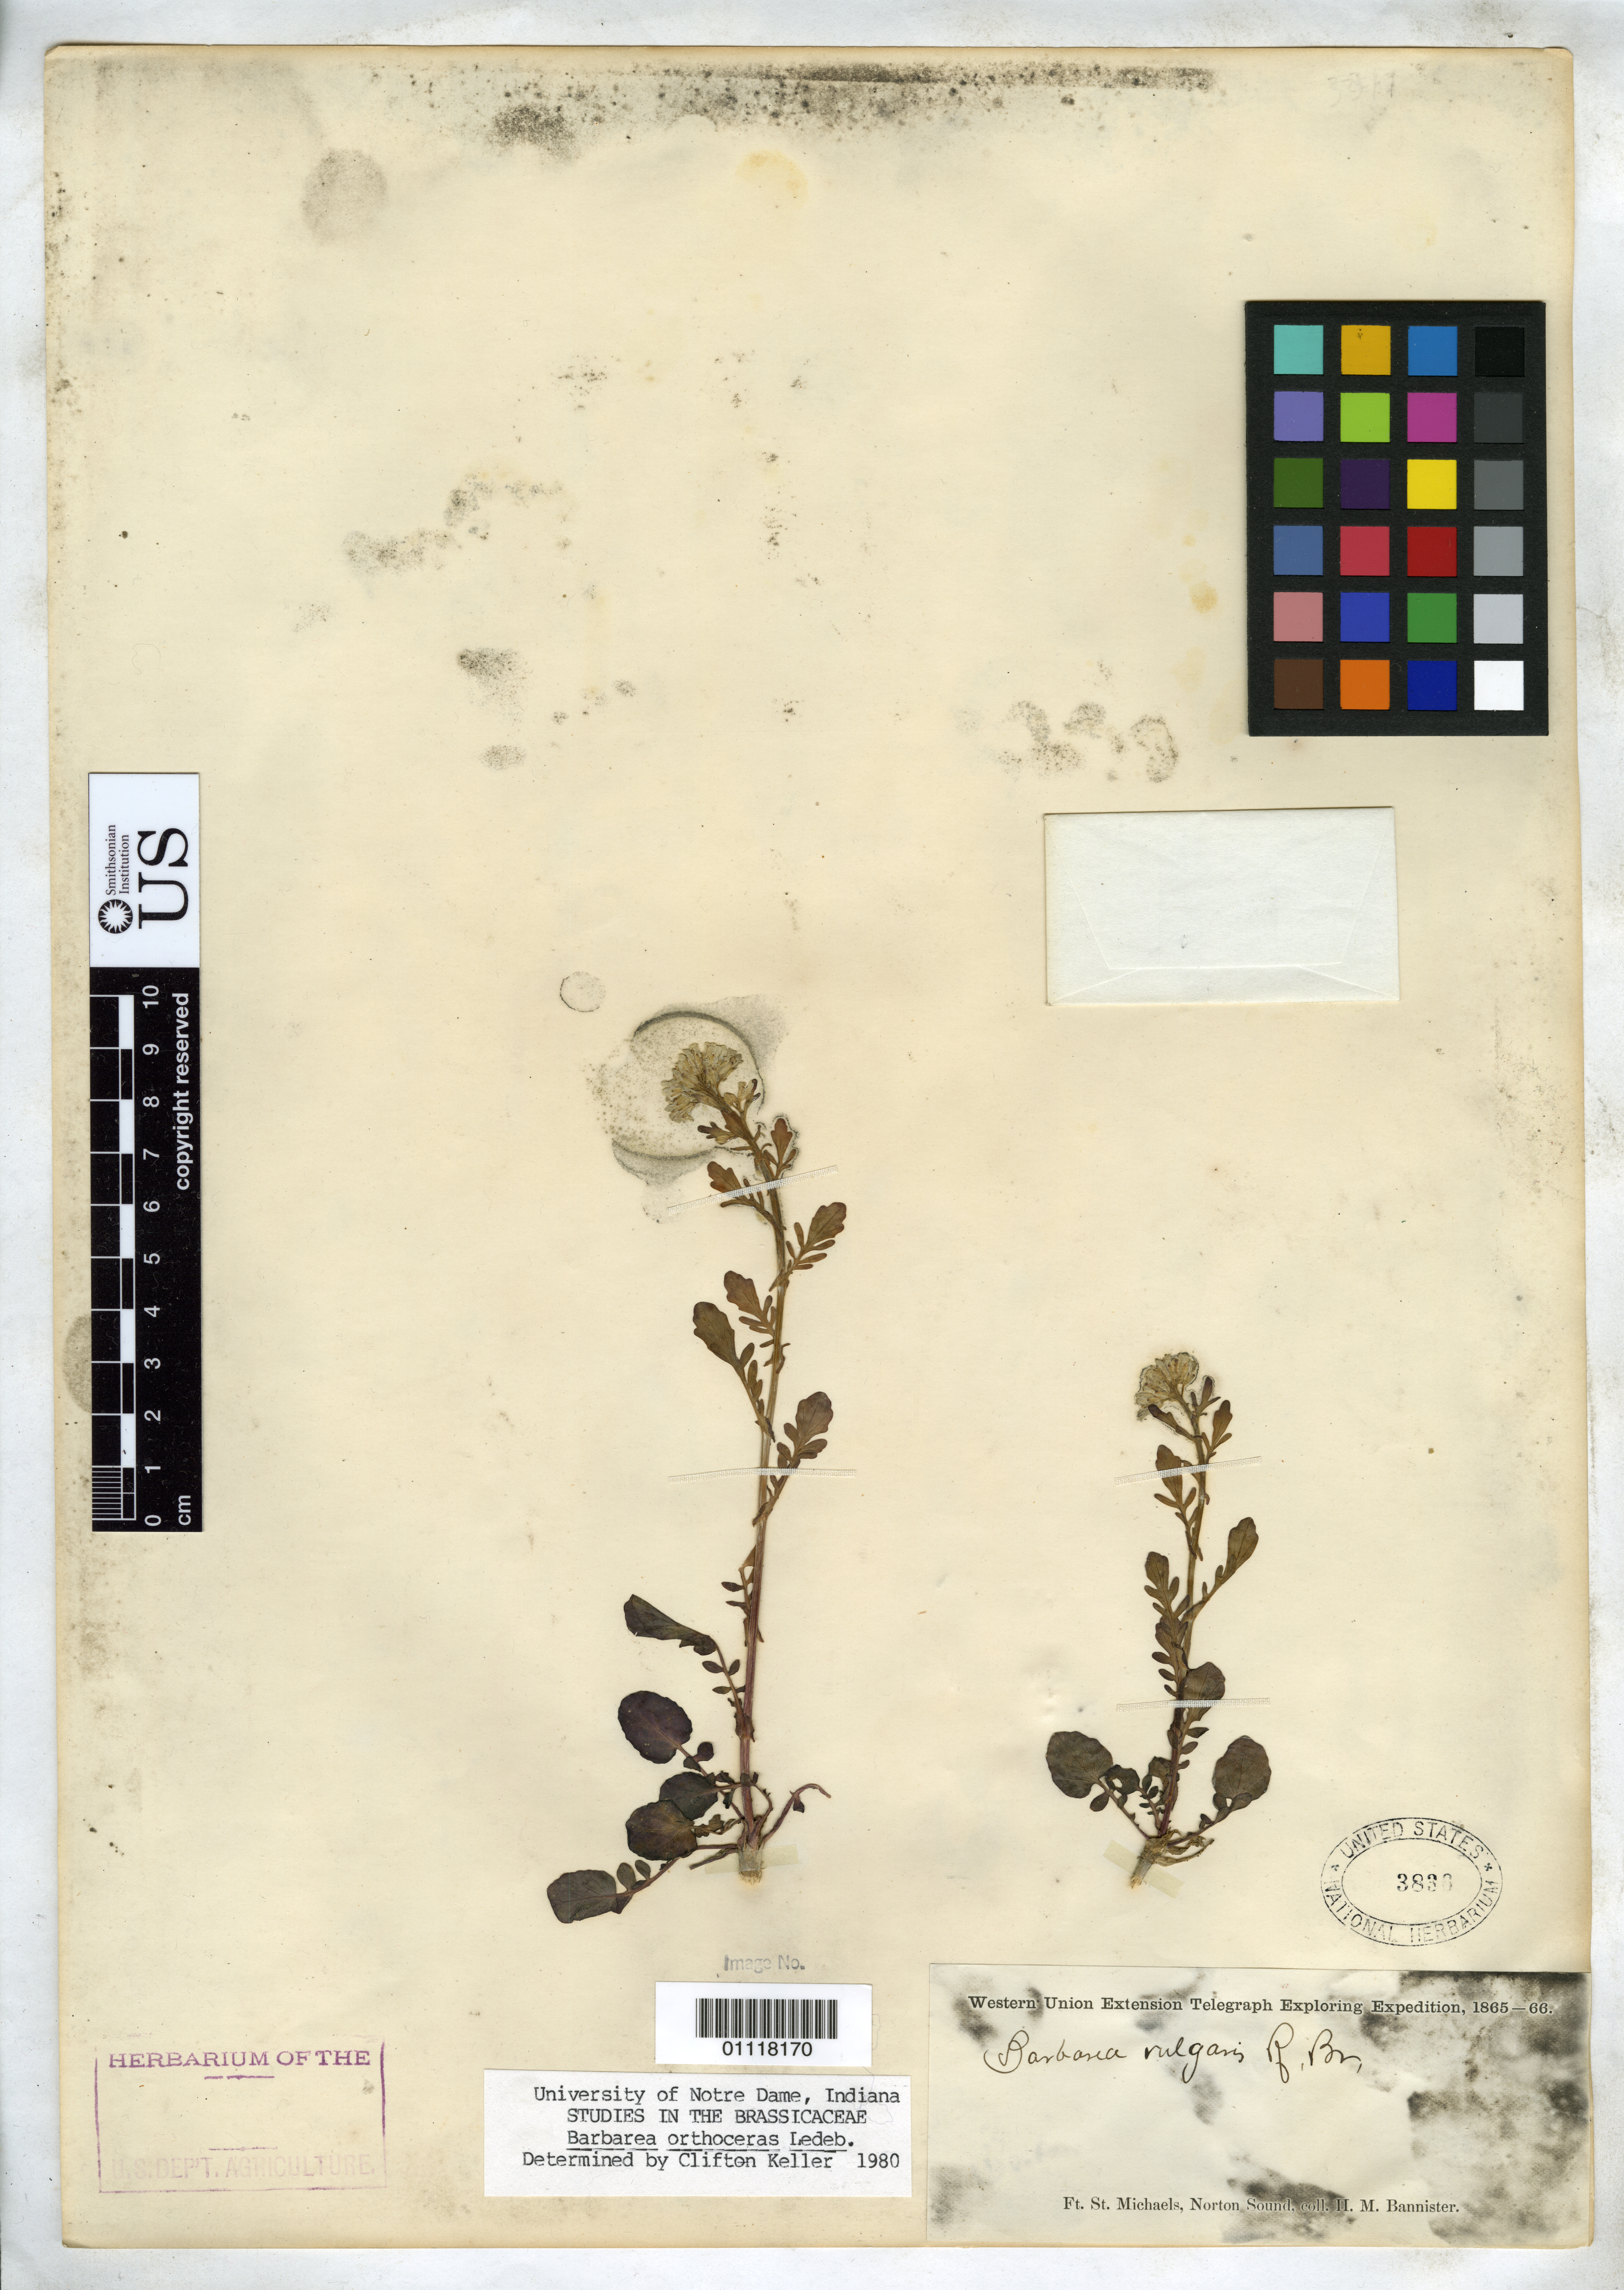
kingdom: Plantae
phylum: Tracheophyta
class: Magnoliopsida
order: Brassicales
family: Brassicaceae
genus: Barbarea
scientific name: Barbarea orthoceras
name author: Ledeb.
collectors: H. Bannister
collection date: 1865/1866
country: United States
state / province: Alaska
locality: Ft. St. Michaels, Norton Sound.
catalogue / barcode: US 3836